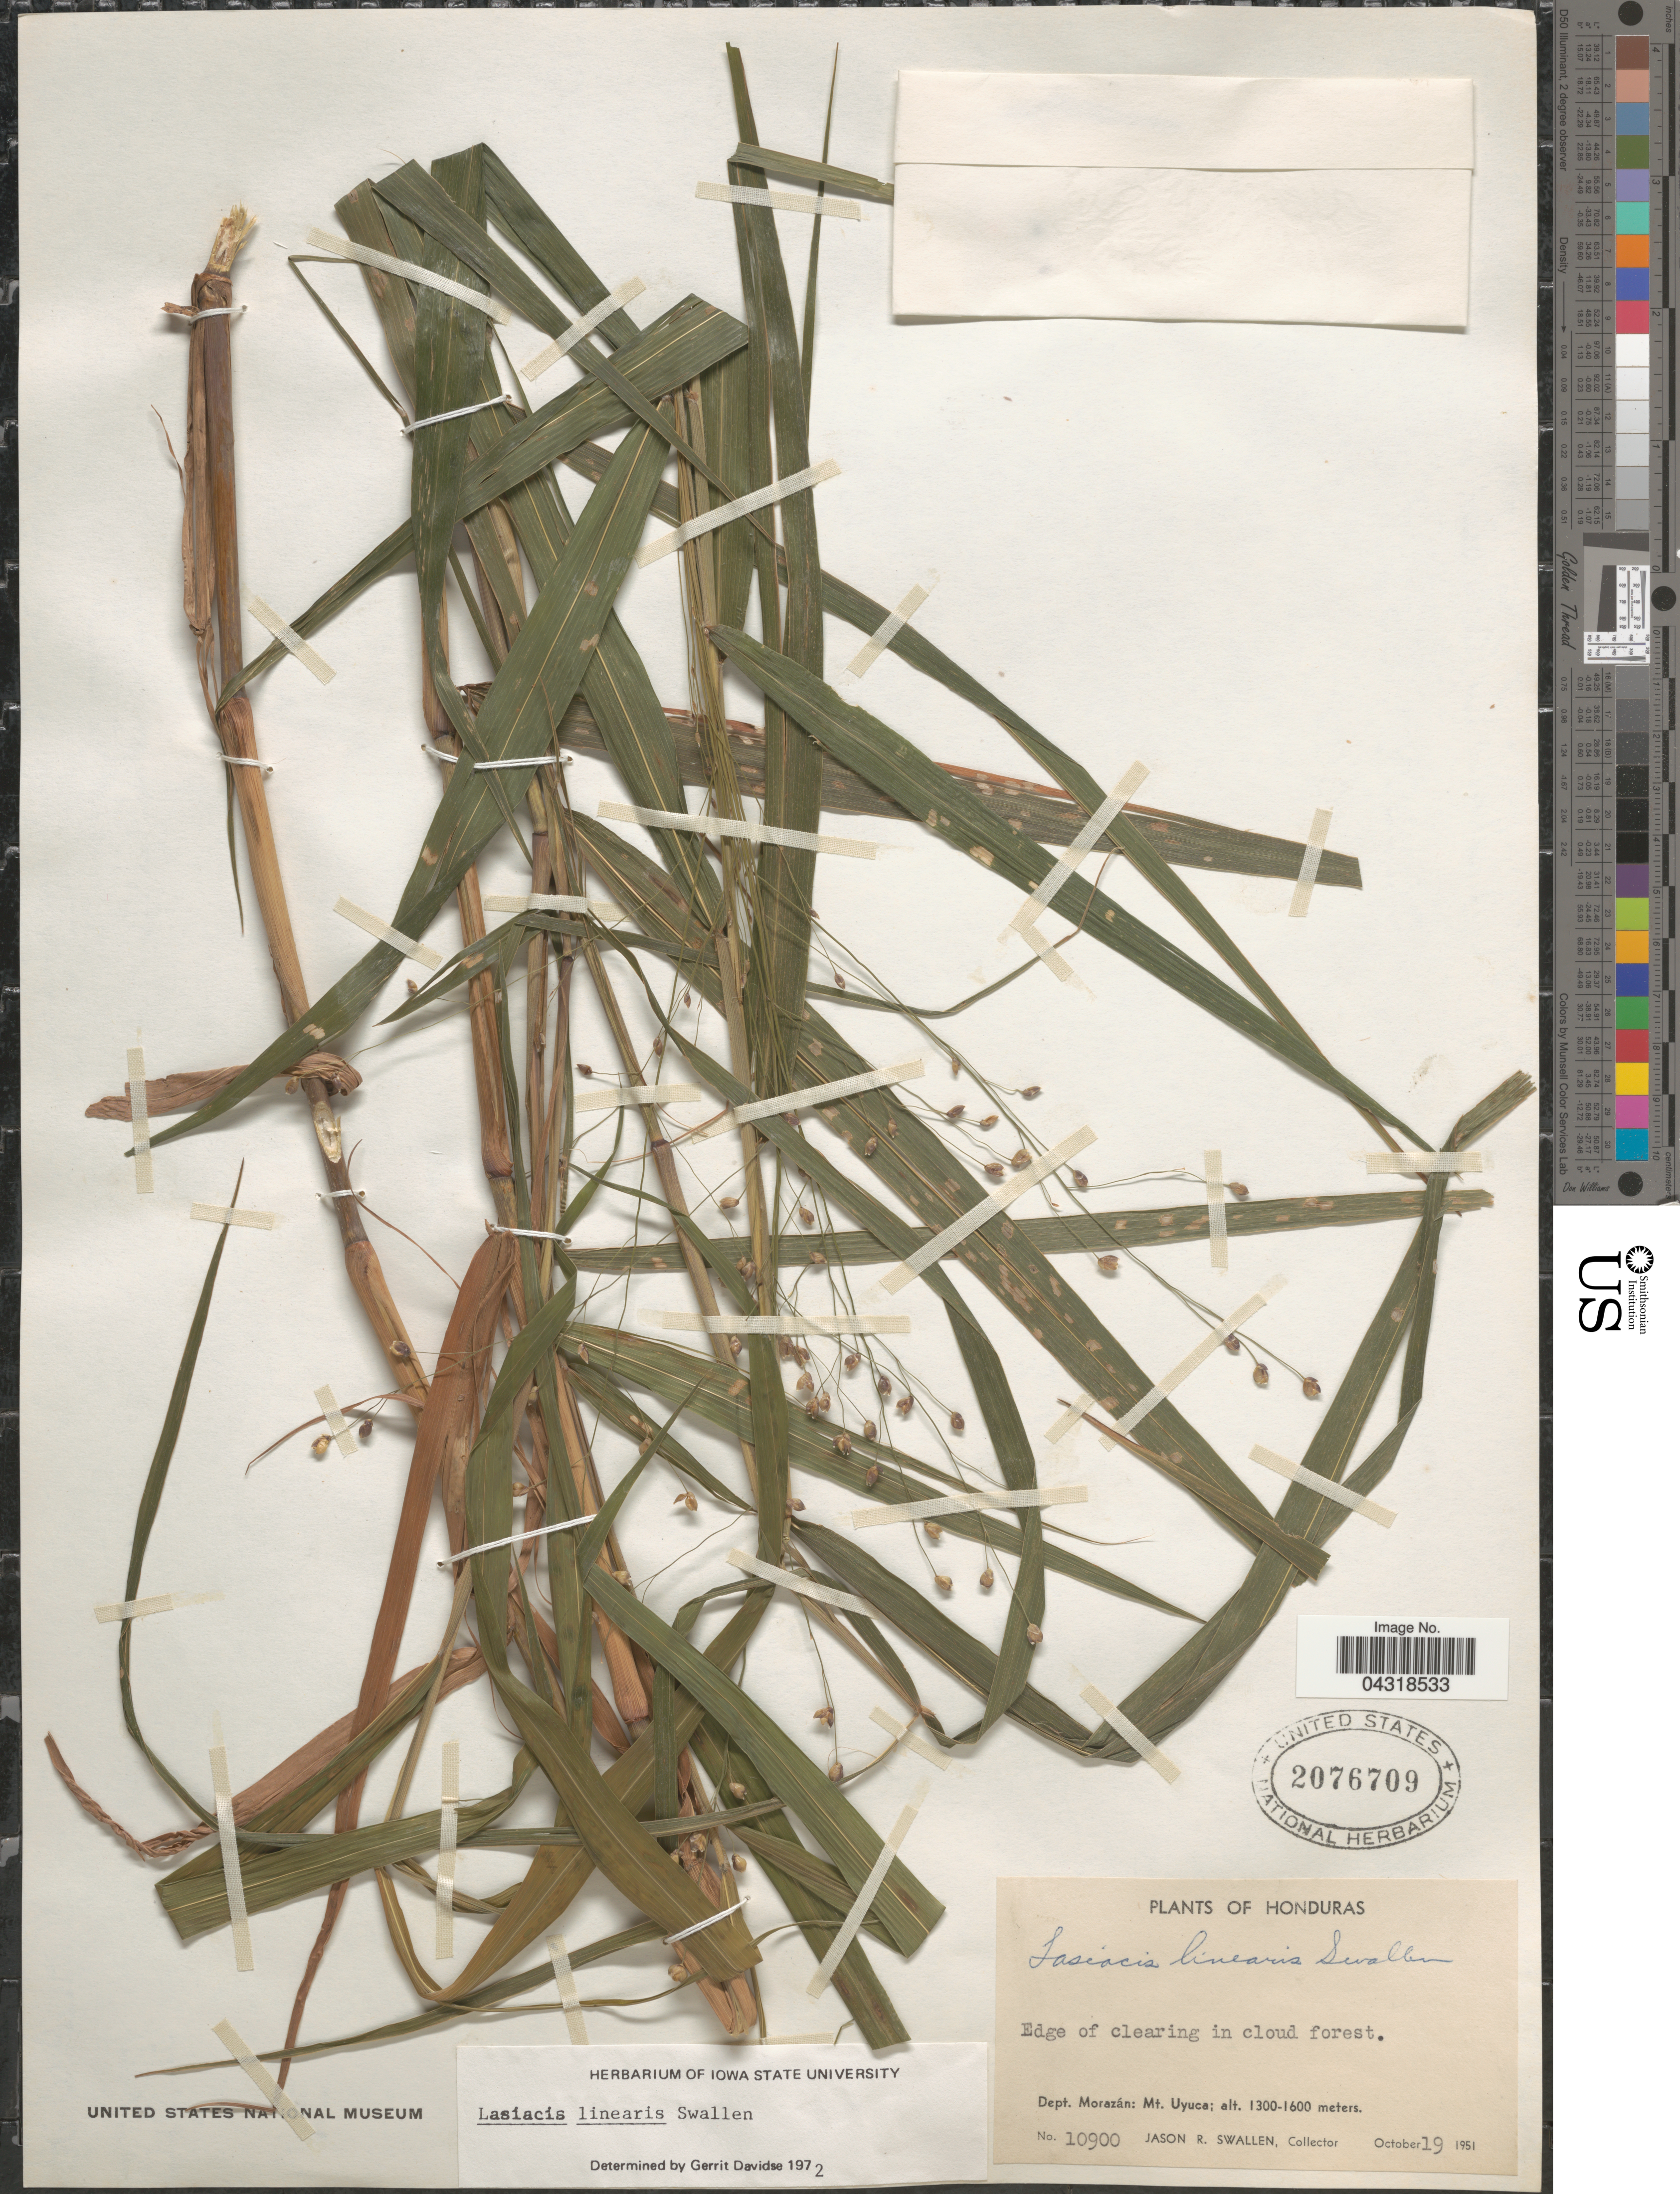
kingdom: Plantae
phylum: Tracheophyta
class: Liliopsida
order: Poales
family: Poaceae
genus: Lasiacis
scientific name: Lasiacis linearis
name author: Swallen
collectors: J. R. Swallen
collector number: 10900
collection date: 1951-10-19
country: Honduras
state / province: Fco. Morazán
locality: Dept. Morazán: Mt. Uyuca.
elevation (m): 1300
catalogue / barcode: US 2076709